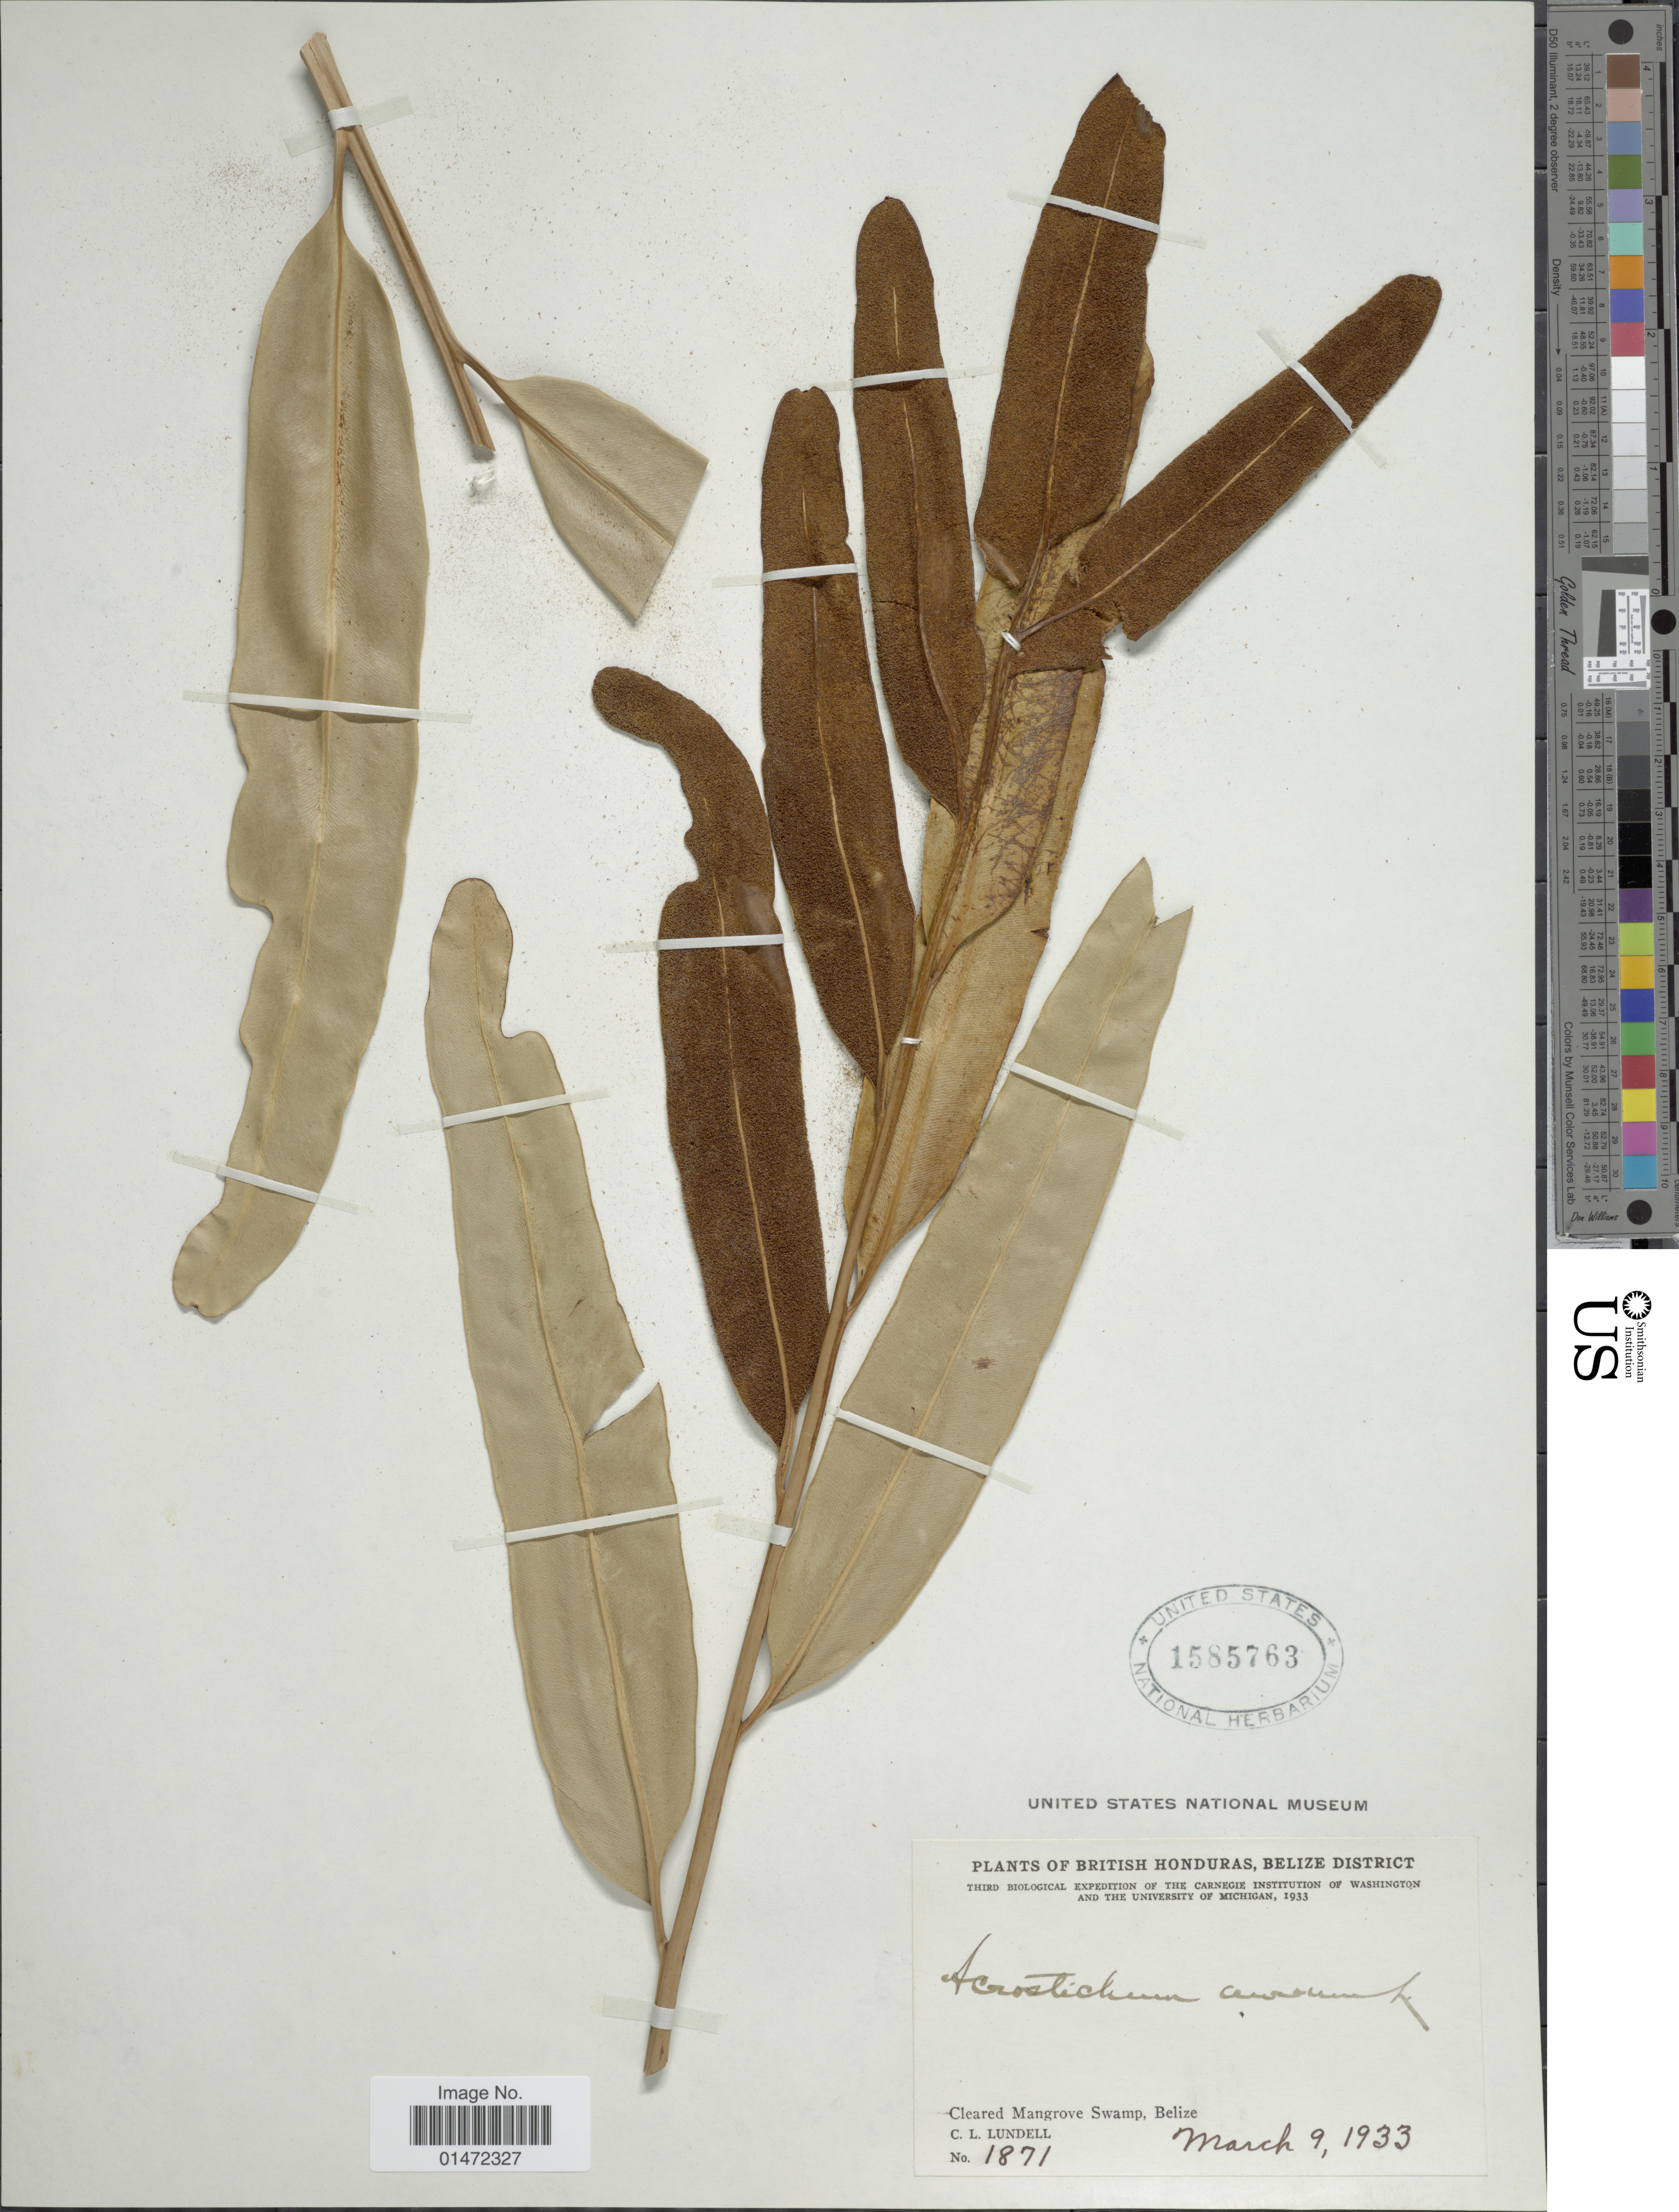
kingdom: Plantae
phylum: Tracheophyta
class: Polypodiopsida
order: Polypodiales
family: Pteridaceae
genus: Acrostichum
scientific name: Acrostichum aureum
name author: L.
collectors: C. L. Lundell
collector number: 1871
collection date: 1933-03-09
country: Belize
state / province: Belize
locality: British Honduras. Cleared Mangrove Swamp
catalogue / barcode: US 1585763